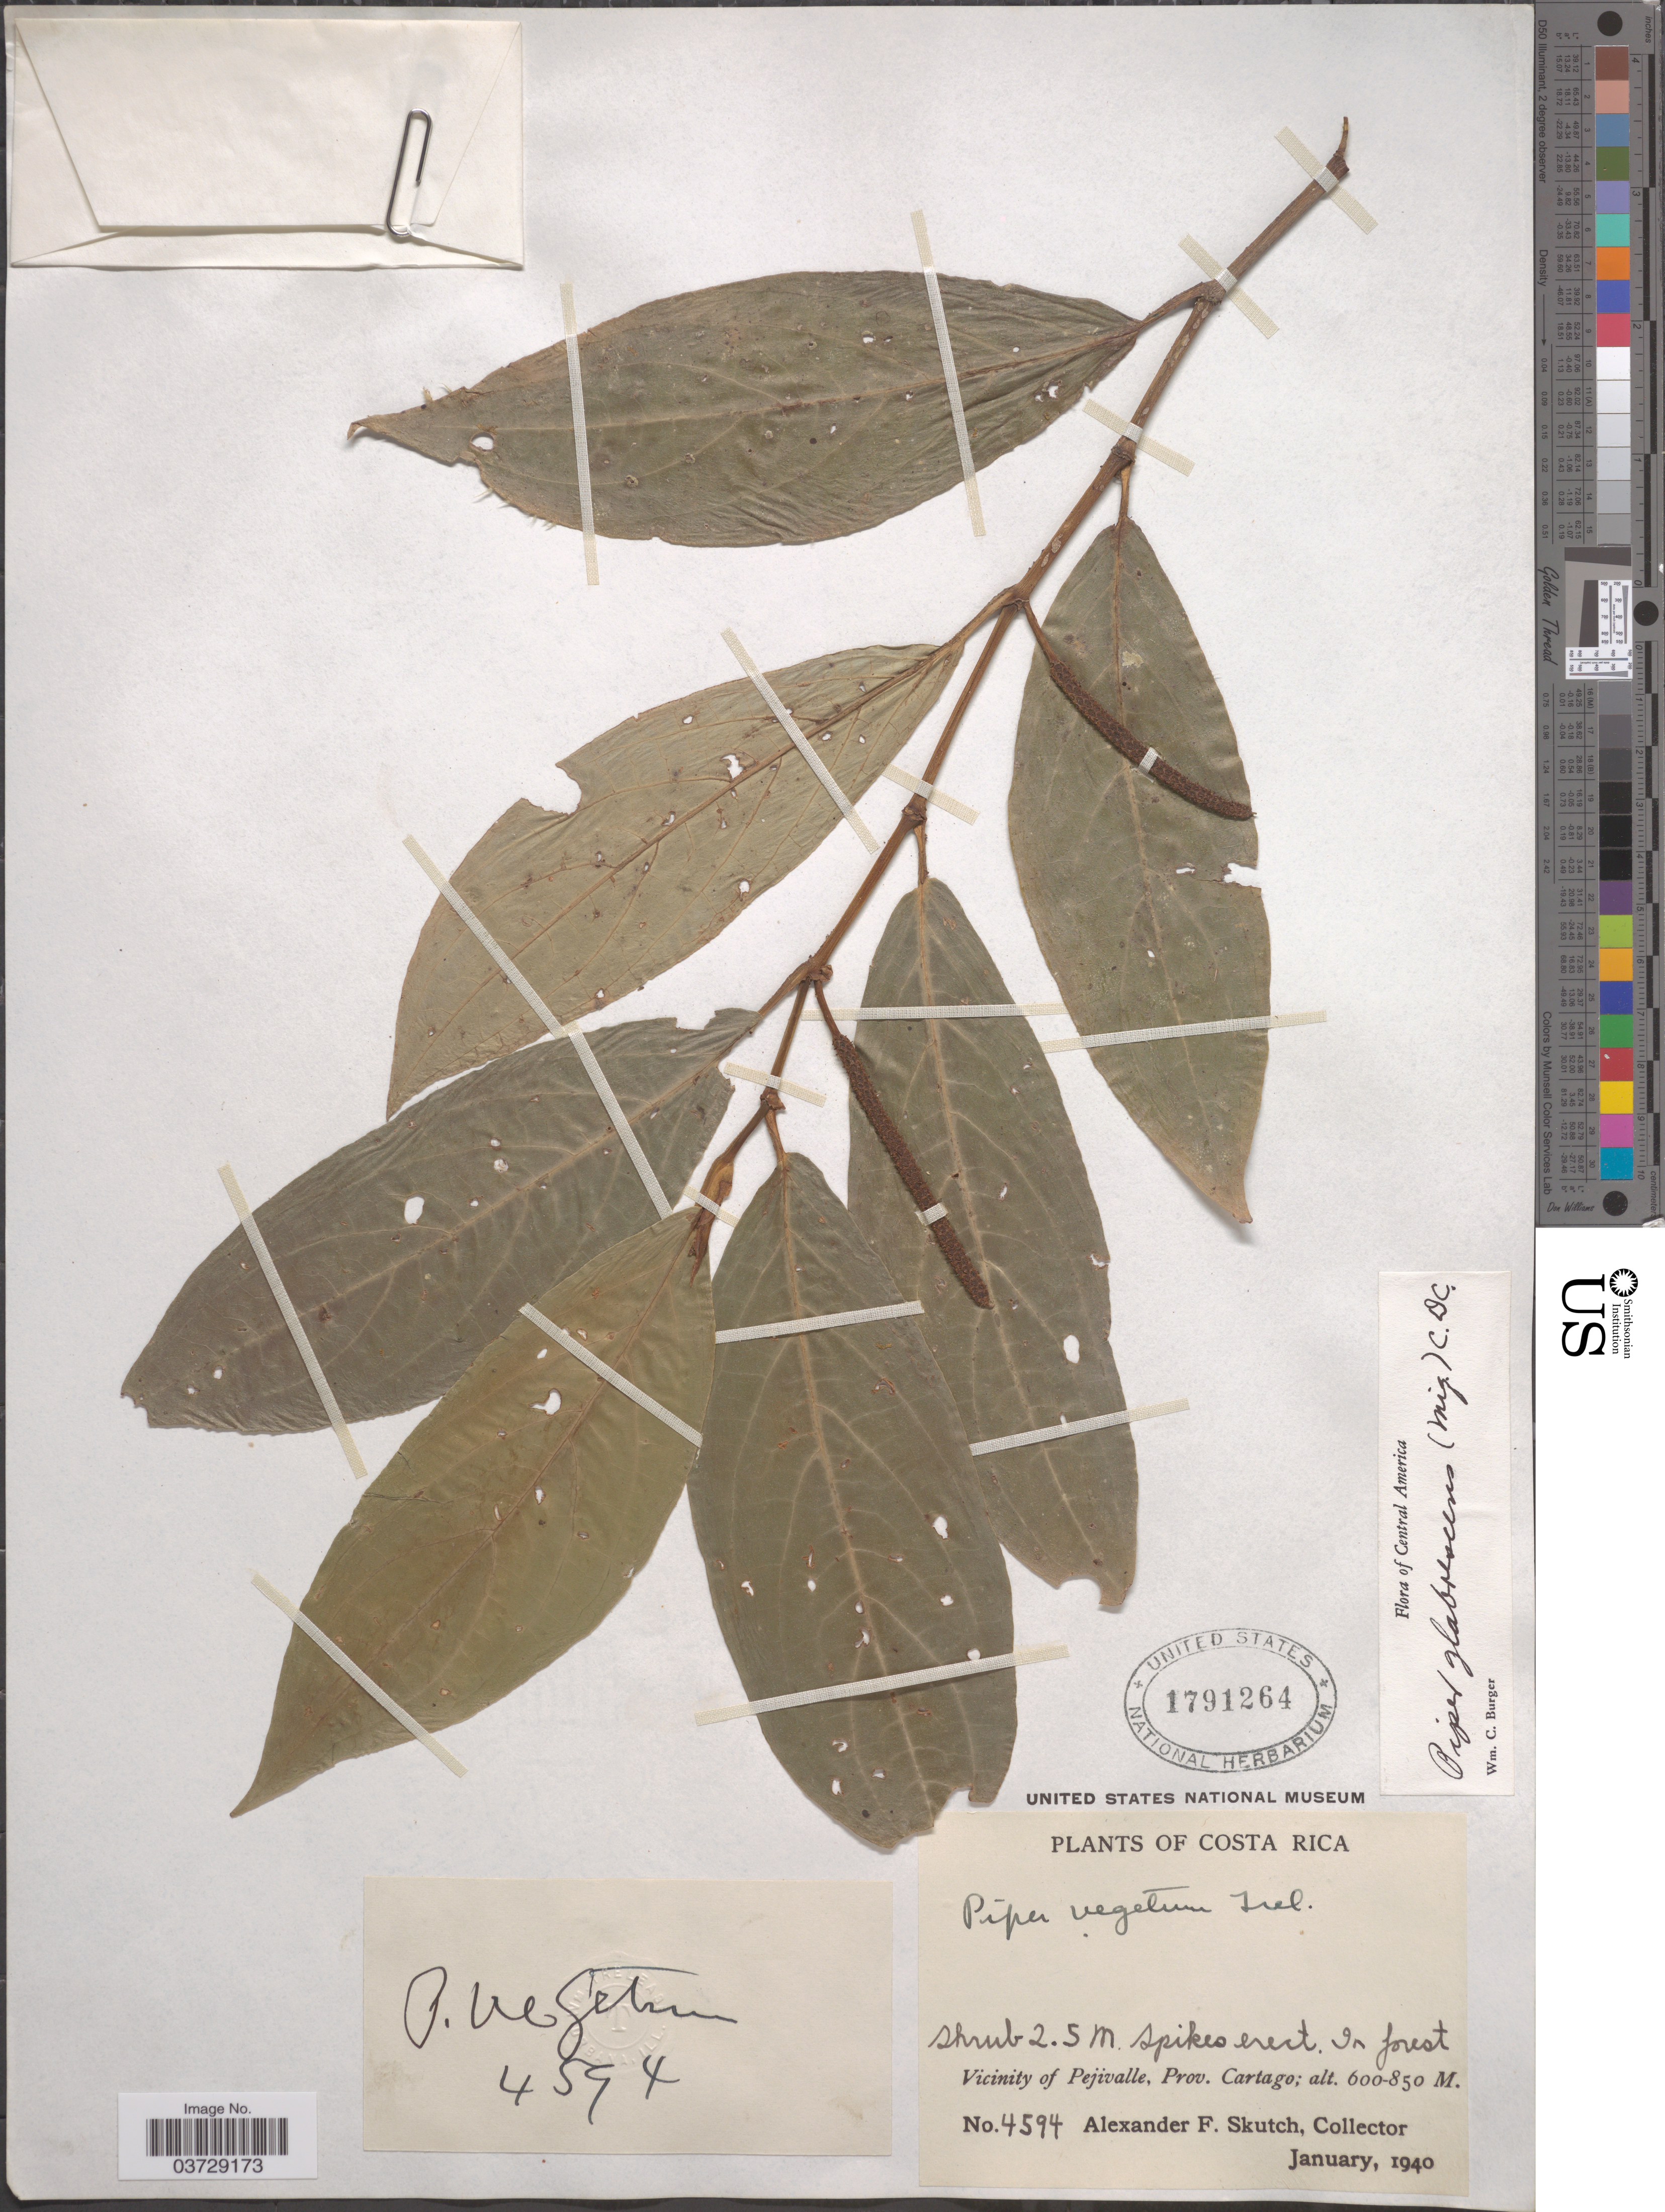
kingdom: Plantae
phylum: Tracheophyta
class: Magnoliopsida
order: Piperales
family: Piperaceae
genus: Piper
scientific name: Piper glabrescens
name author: (Miq.) C. DC.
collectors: A. F. Skutch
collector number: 4594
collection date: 1940-01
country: Costa Rica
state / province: Cartago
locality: Vicinity of Pejivalle.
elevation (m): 600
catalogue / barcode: US 1791264